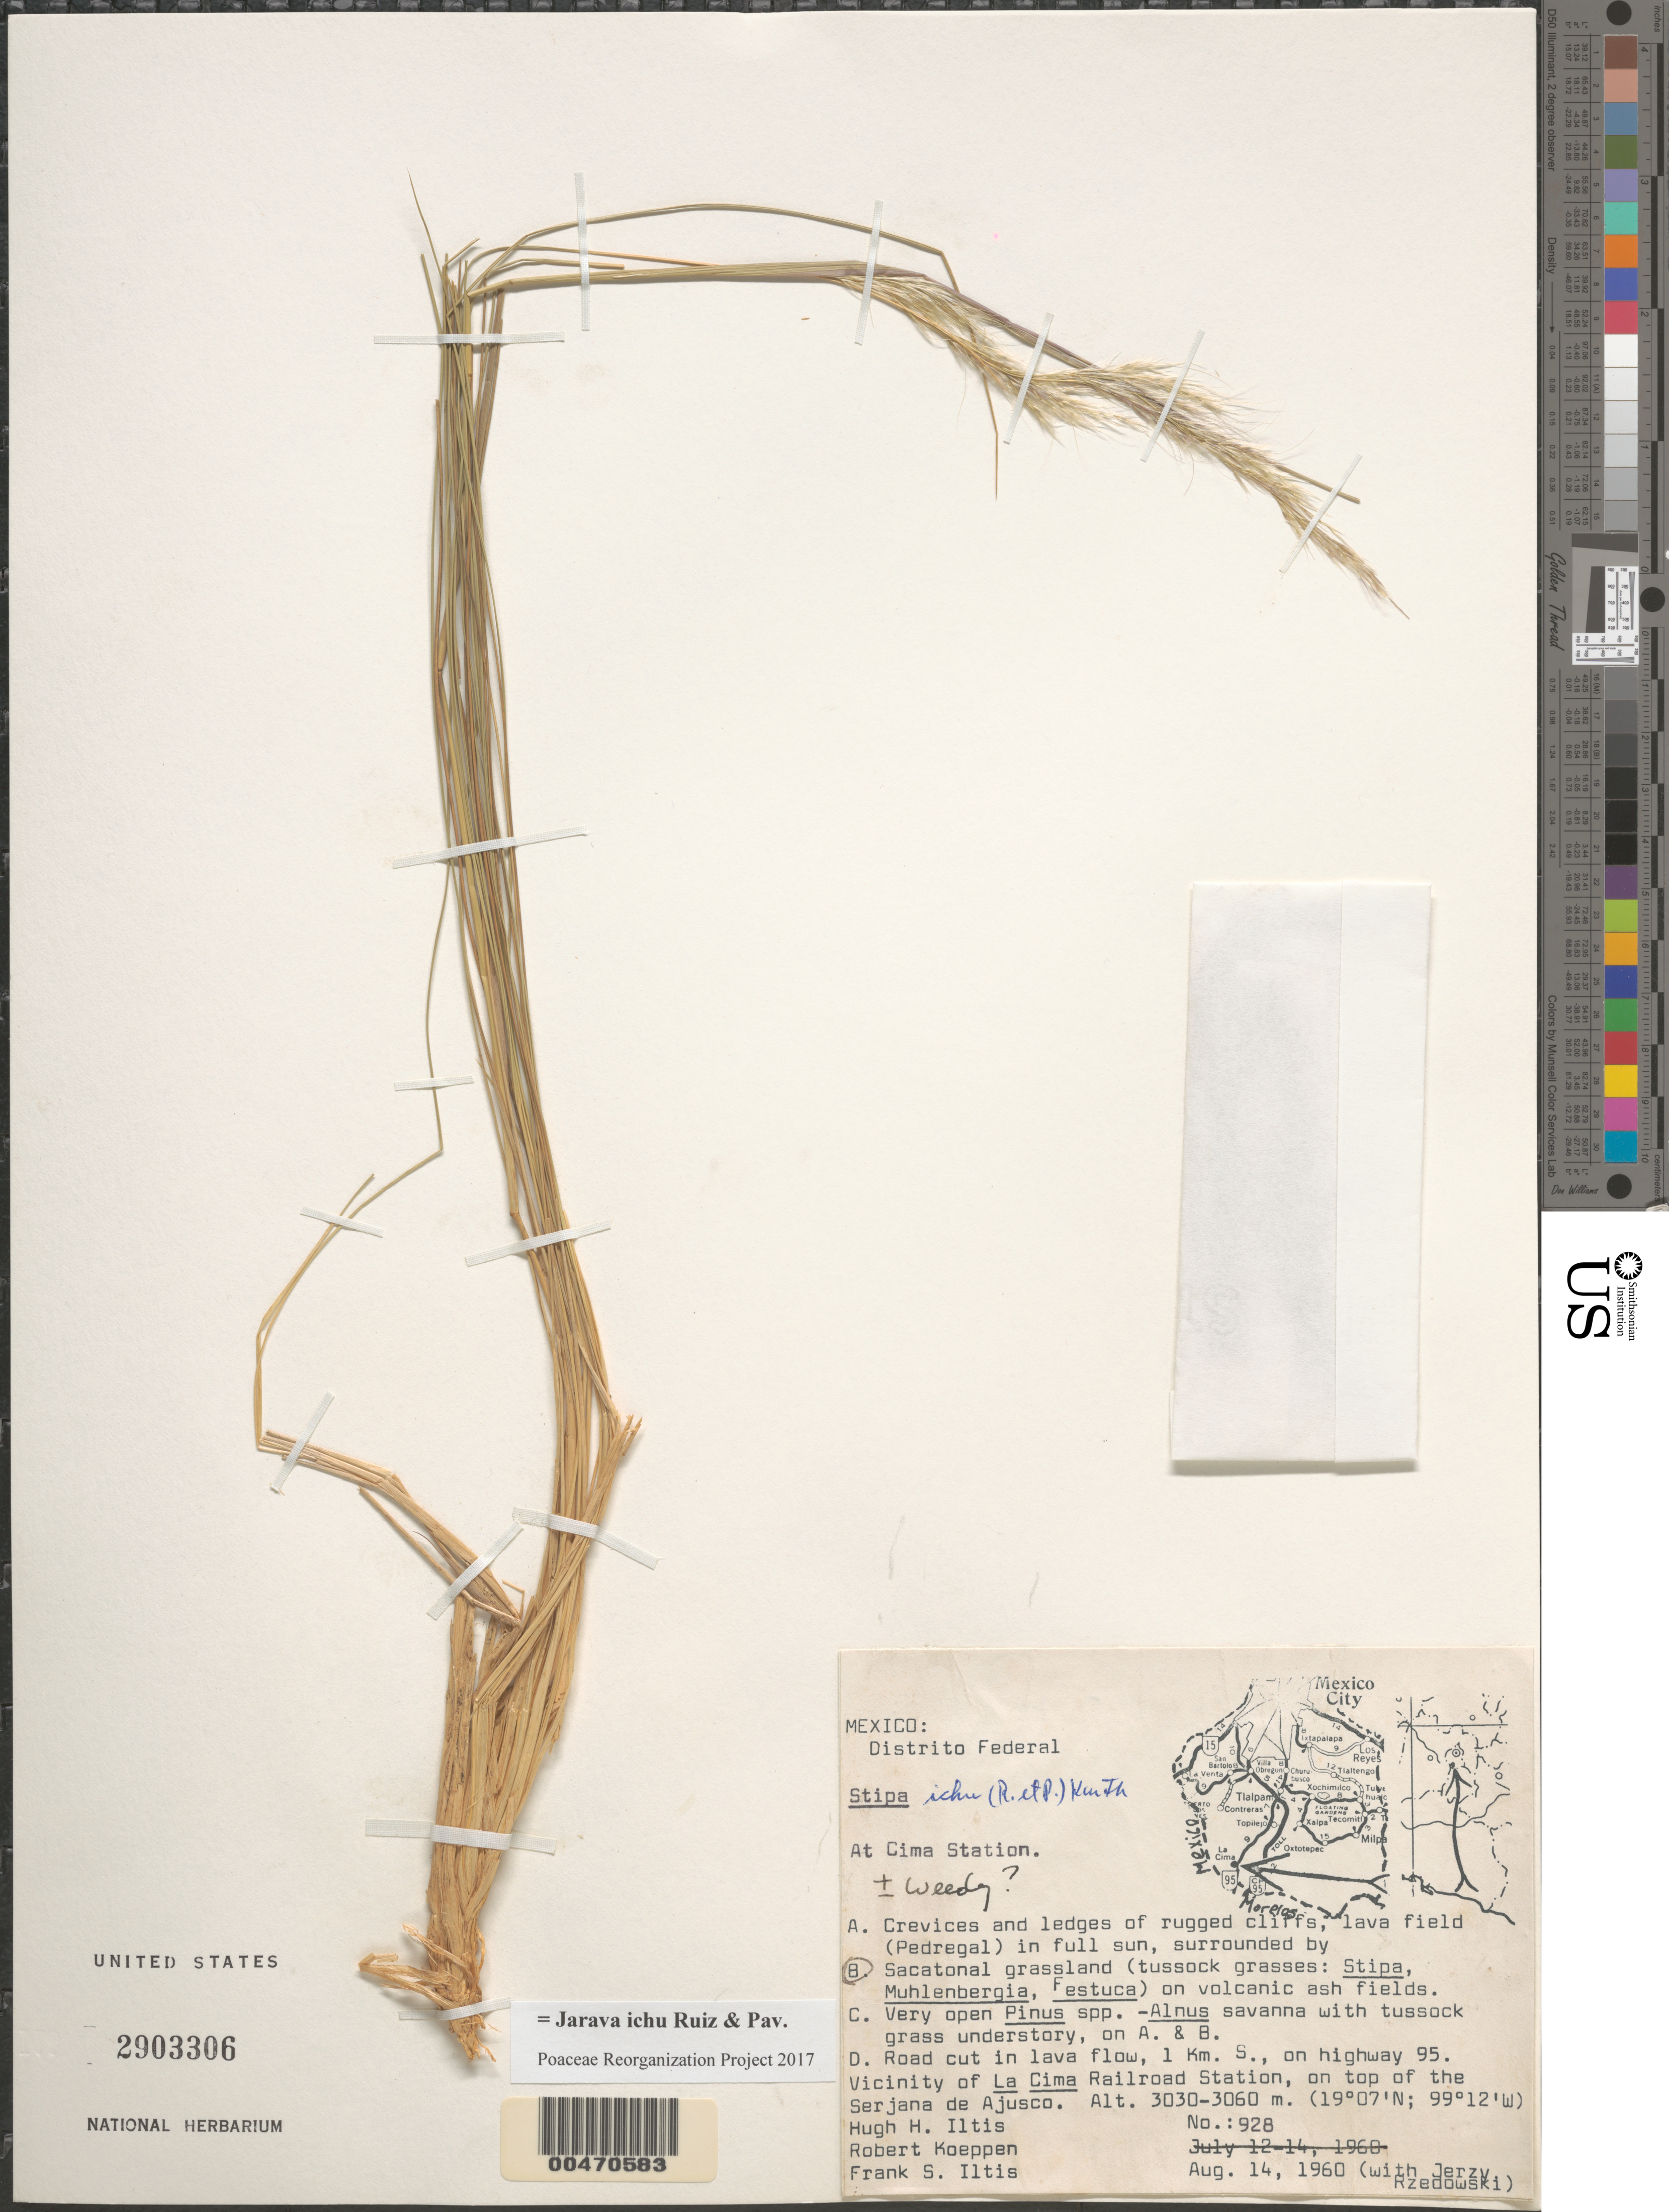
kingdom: Plantae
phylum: Tracheophyta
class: Liliopsida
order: Poales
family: Poaceae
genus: Jarava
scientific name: Jarava ichu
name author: Ruiz & Pav.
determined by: Poaceae Reorganization Project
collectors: H. H. Iltis, R. C. Koeppen, F. S. Iltis & J. Rzedowski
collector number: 928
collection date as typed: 14 Aug 1960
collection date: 1960-08-14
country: Mexico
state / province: Distrito Federal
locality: Vicinity of La Cima RR Station, on top of the Serjana de Ajusco, 1 km S on Hwy 95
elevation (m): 3030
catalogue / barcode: US 2903306